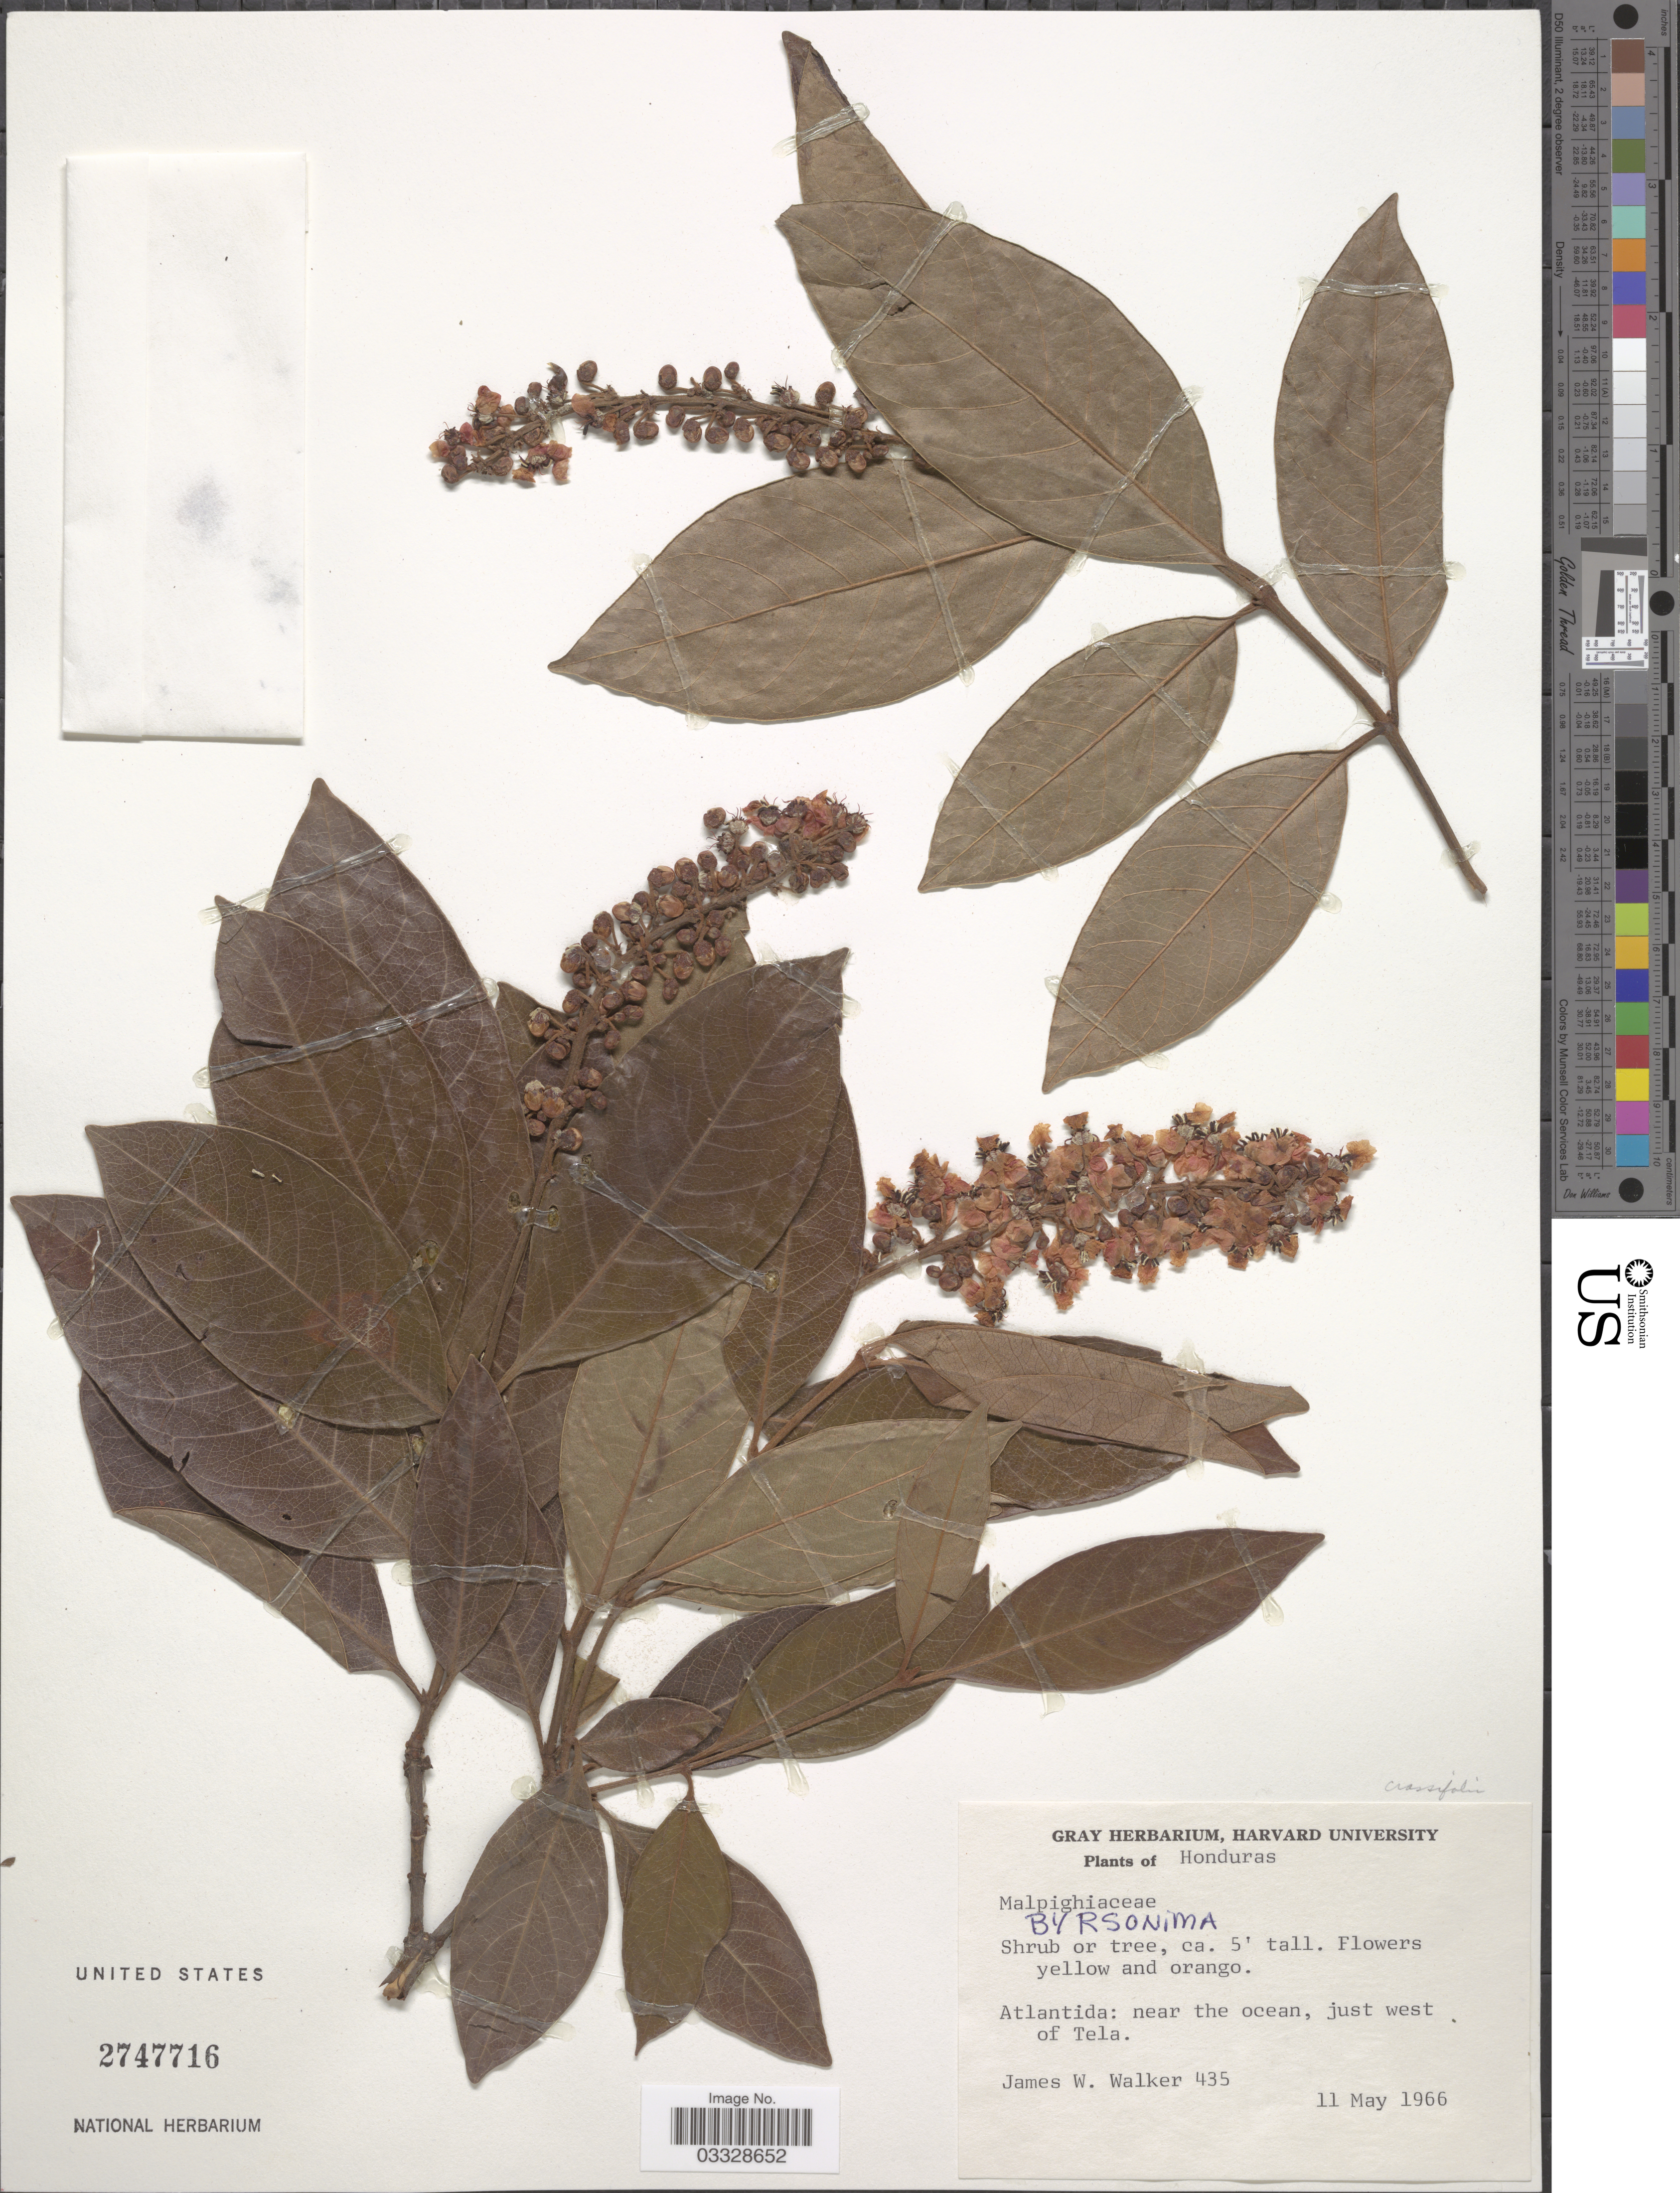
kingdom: Plantae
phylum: Tracheophyta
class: Magnoliopsida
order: Malpighiales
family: Malpighiaceae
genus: Byrsonima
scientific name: Byrsonima crassifolia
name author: (L.) Kunth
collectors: J. W. Walker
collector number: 435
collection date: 1966-05-11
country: Honduras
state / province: Atlántida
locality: Near the ocean, just west of Tela.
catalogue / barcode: US 2747716